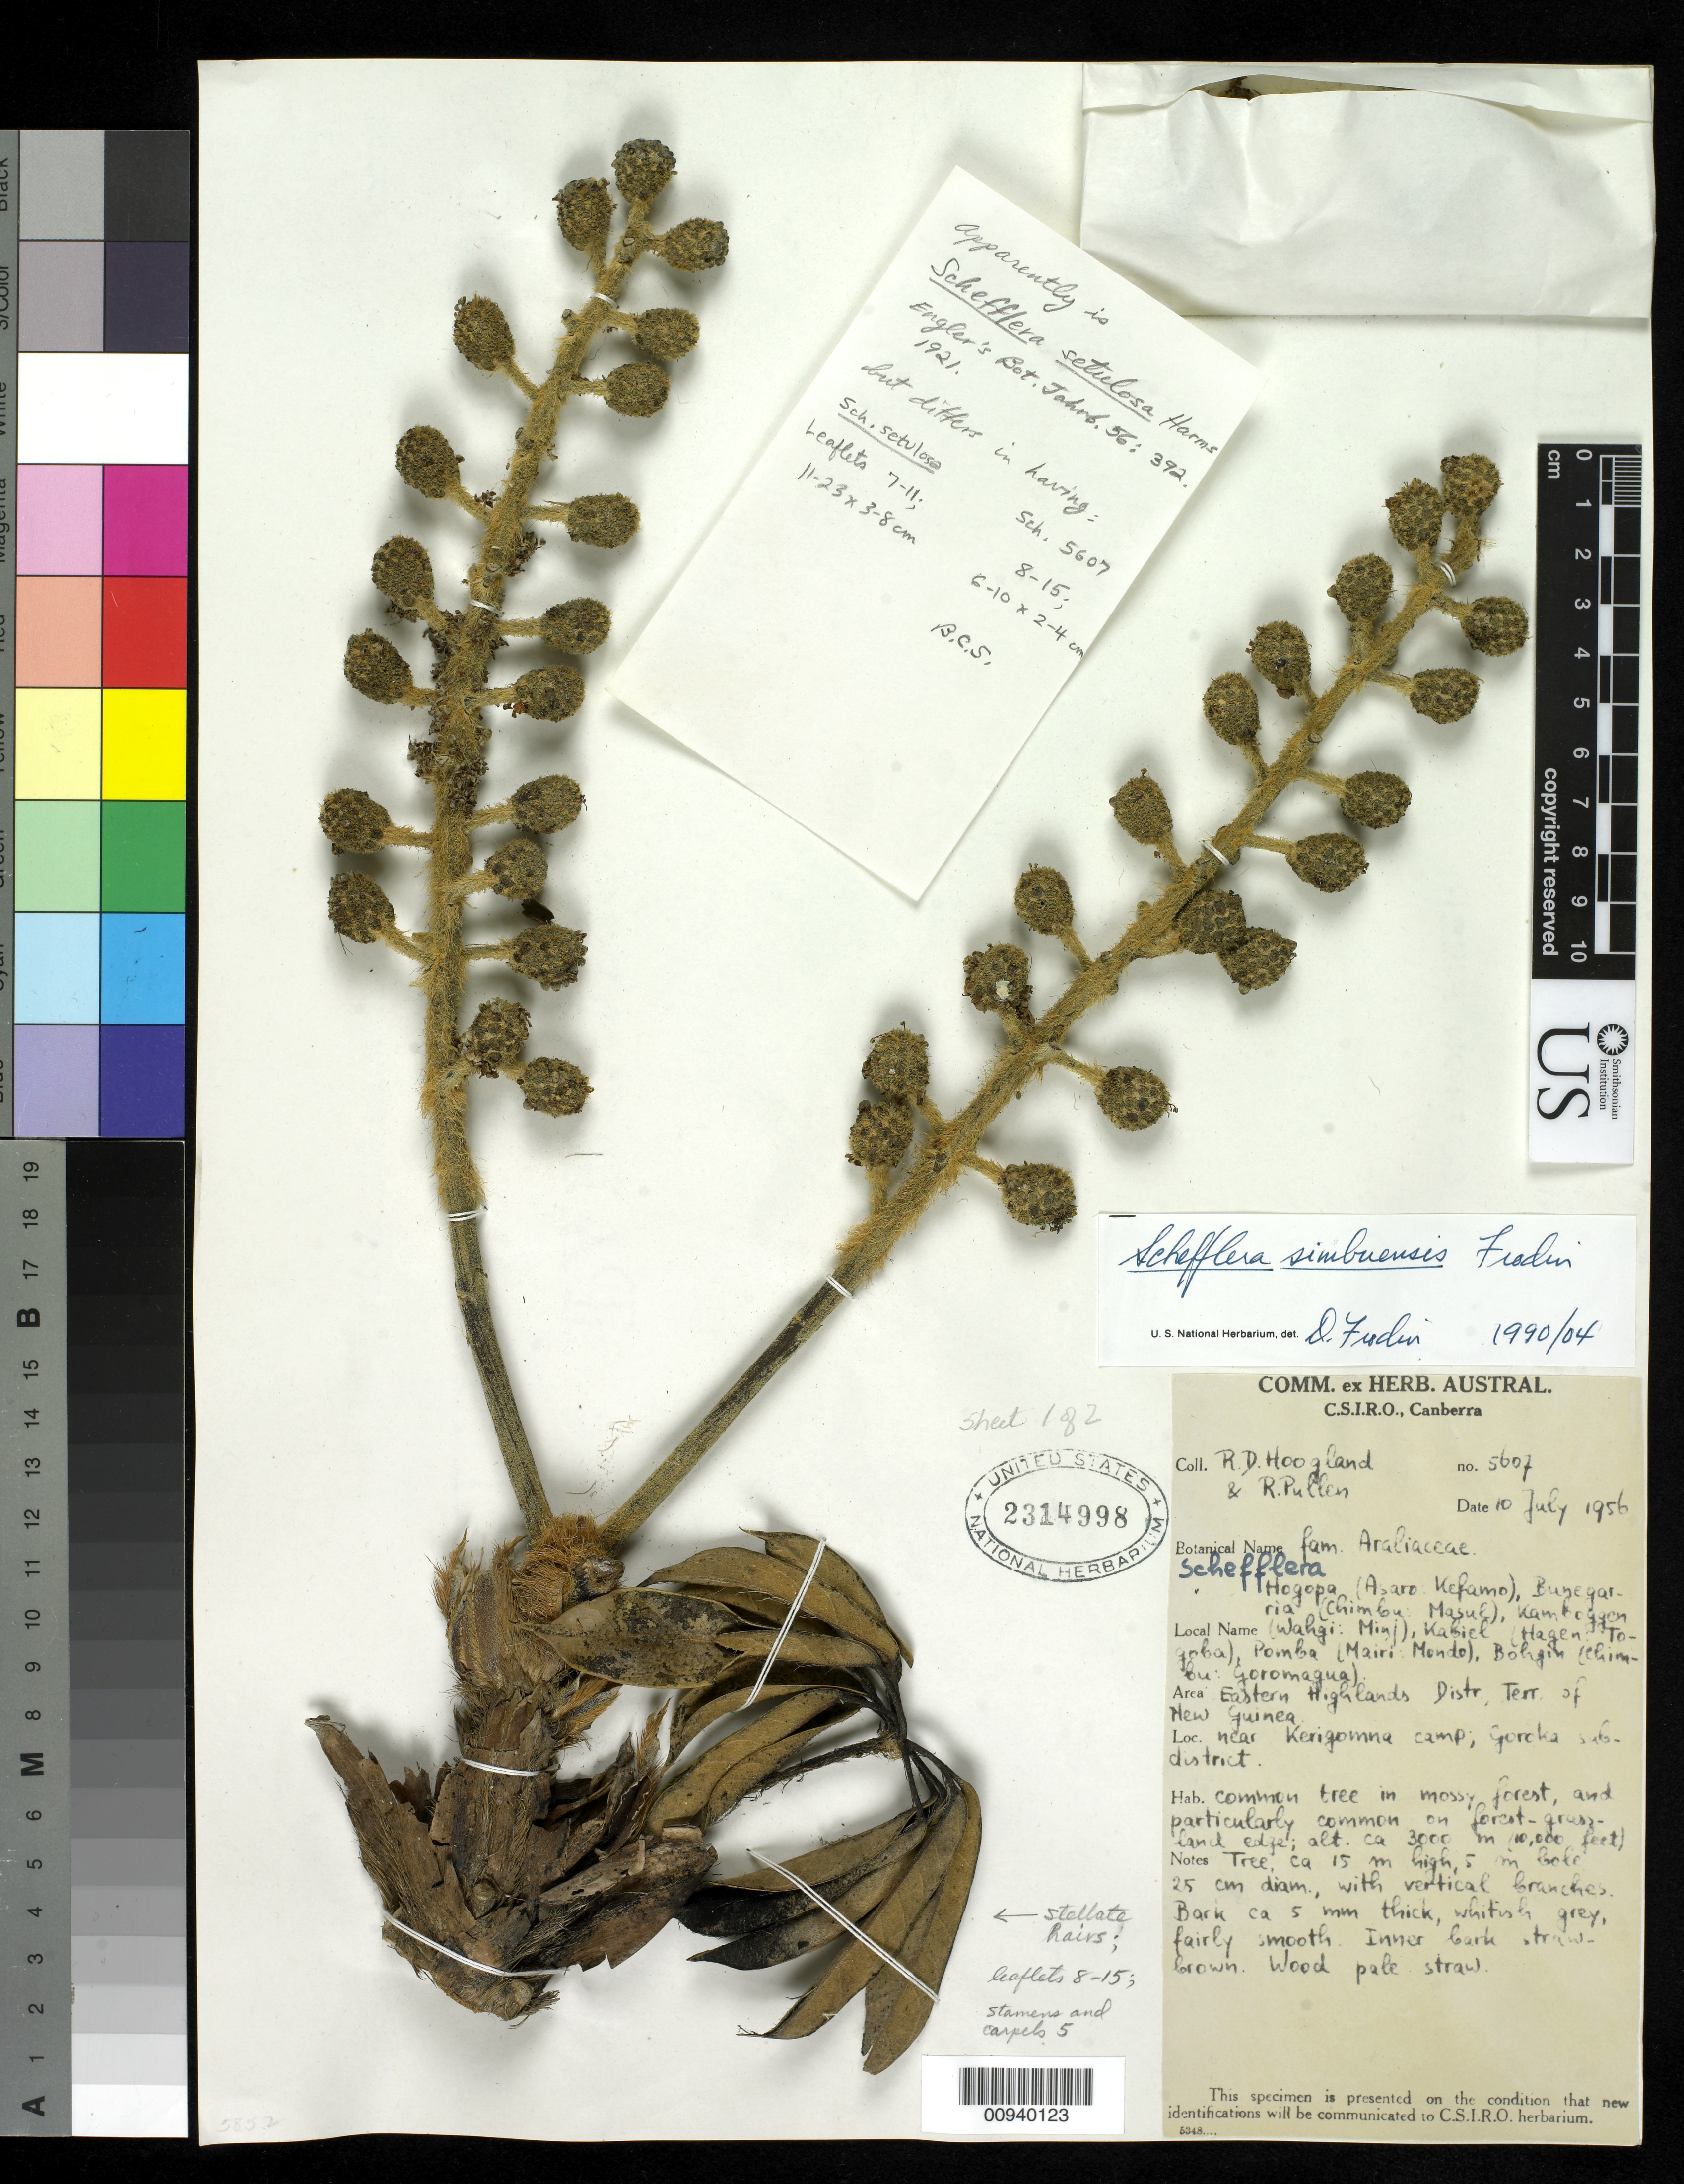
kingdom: Plantae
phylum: Tracheophyta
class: Magnoliopsida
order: Apiales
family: Araliaceae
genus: Heptapleurum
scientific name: Heptapleurum simbuense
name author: (Frodin) G. M. Plunkett & Lowry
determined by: Wagner, W. L., (BOT), Smithsonian Institution - National Museum of Natural History (UNITED STATES)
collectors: R. D. Hoogland & R. Pullen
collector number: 5607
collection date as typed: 10 Jul 1956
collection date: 1956-07-10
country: Papua New Guinea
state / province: Eastern Highlands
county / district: Goroka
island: New Guinea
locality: Near Kerigomna camp.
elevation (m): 3000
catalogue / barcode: US 2314998